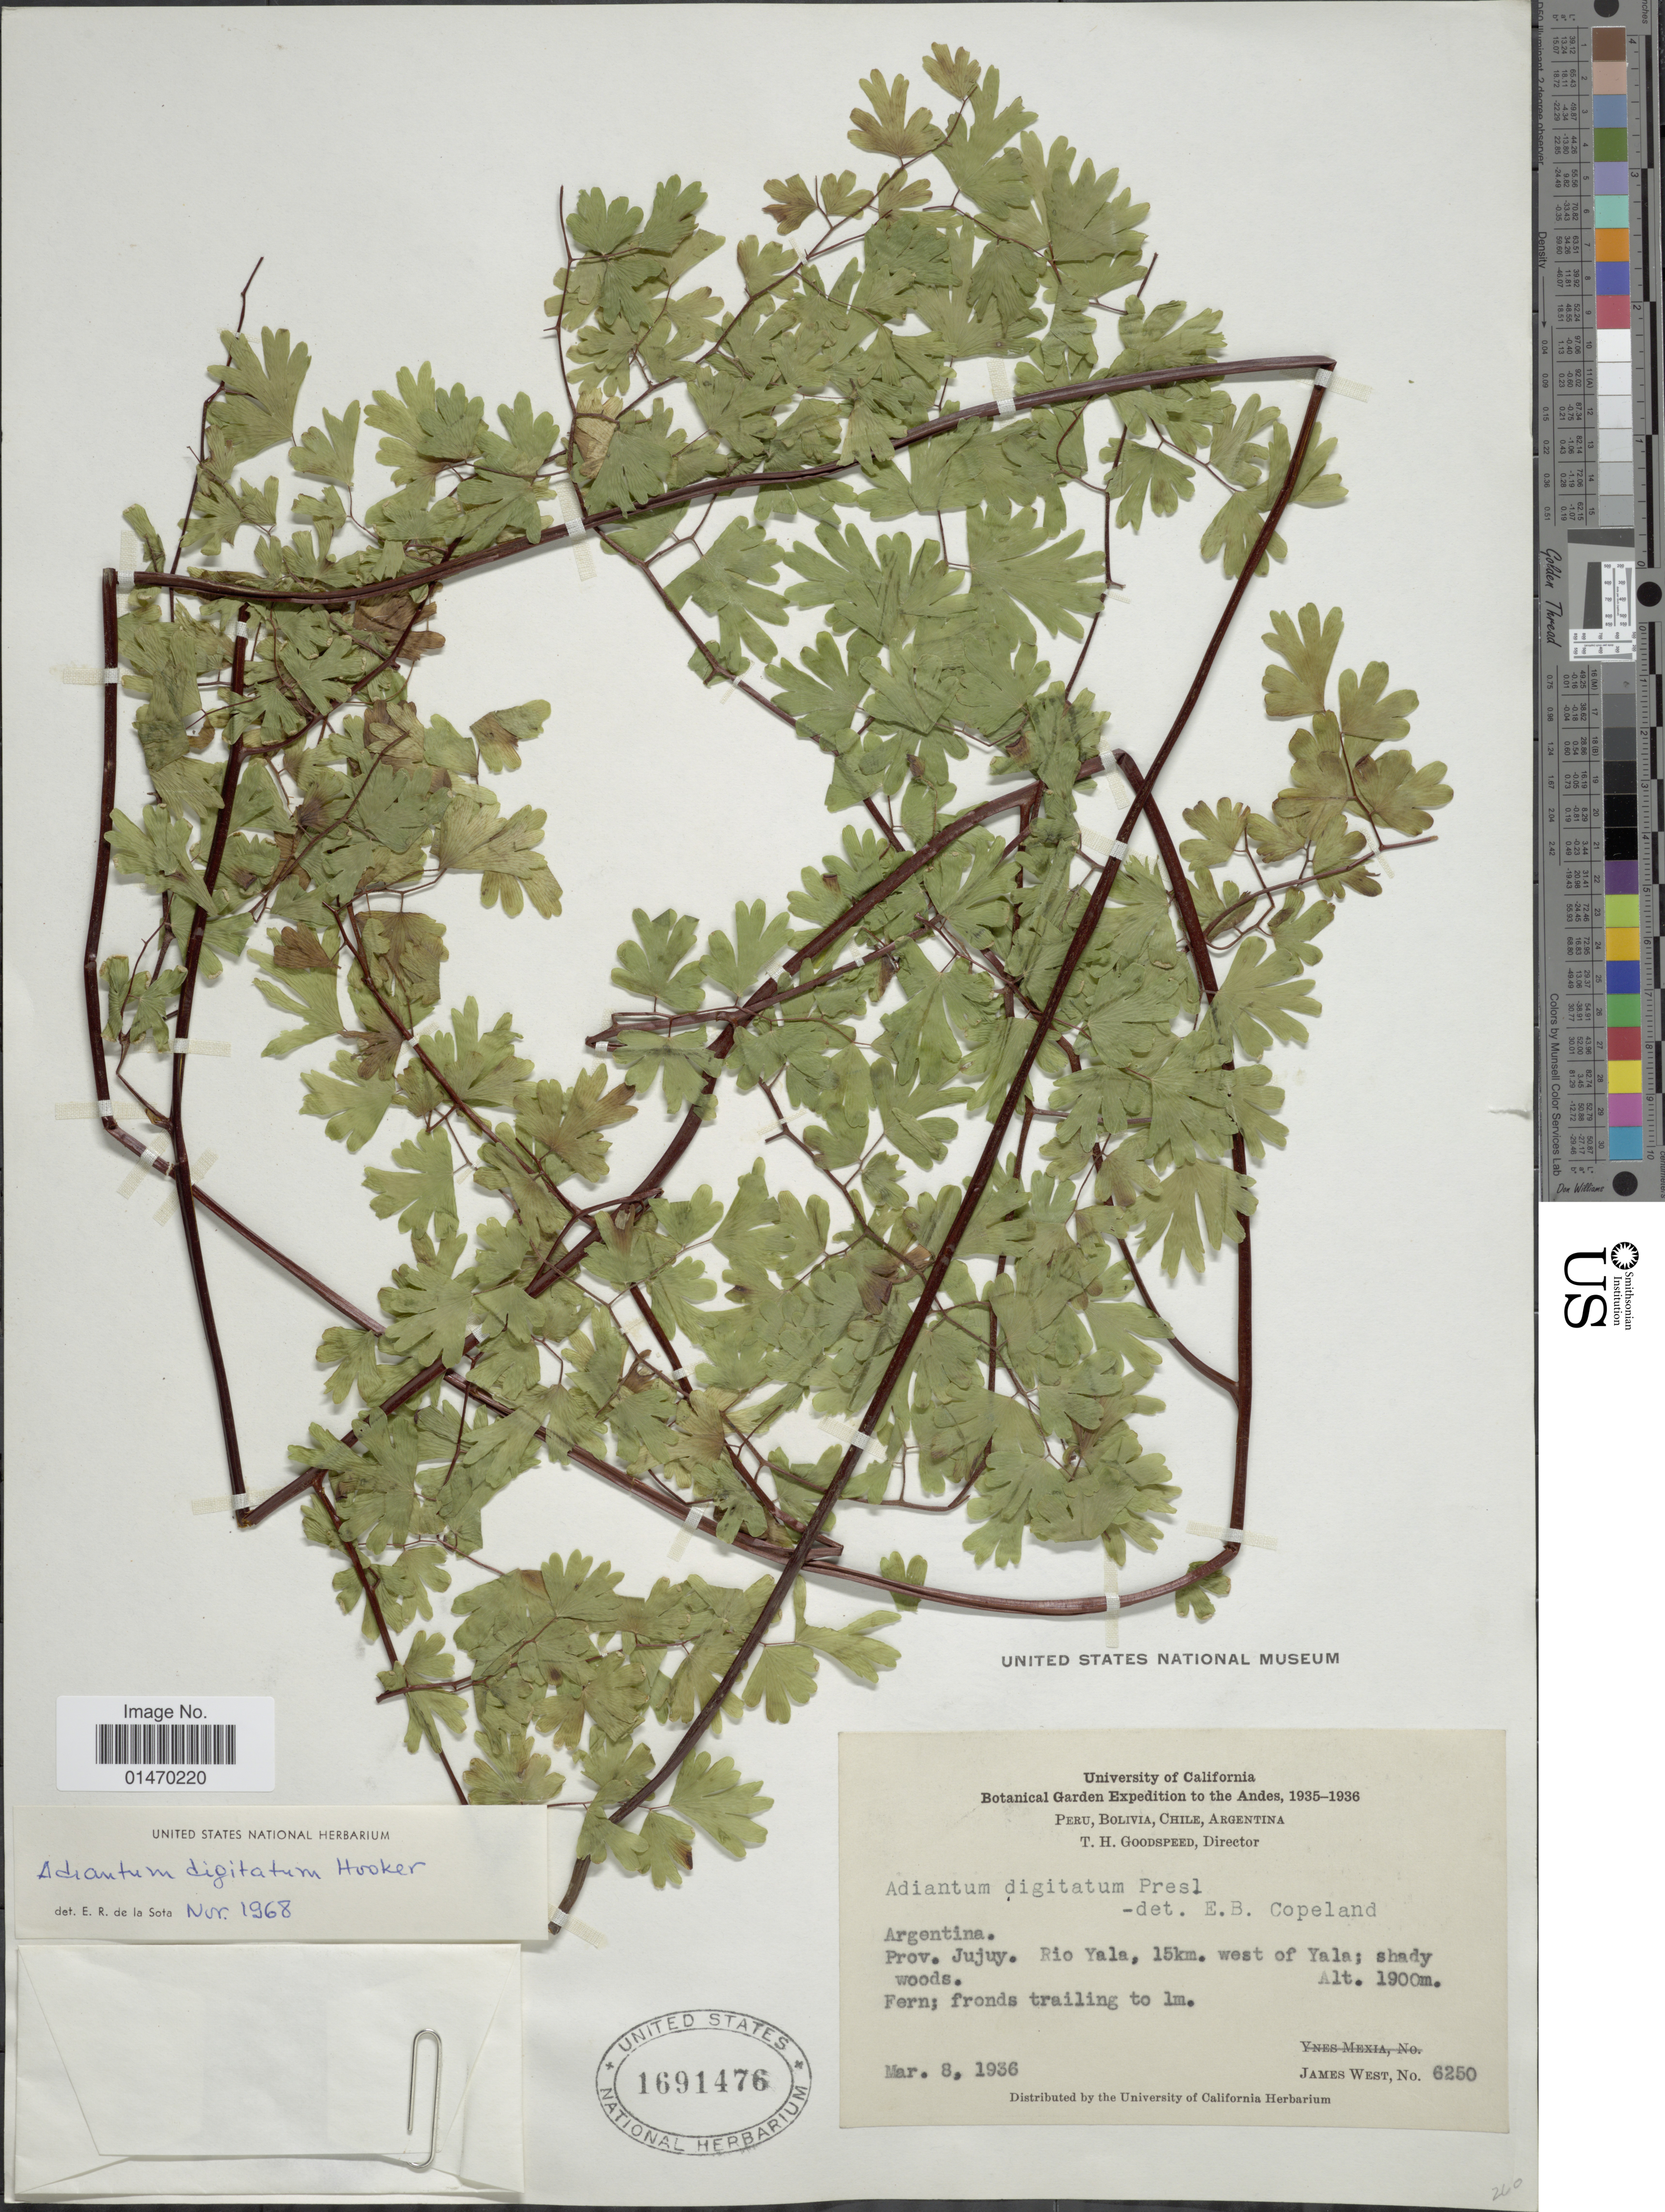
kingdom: Plantae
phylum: Tracheophyta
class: Polypodiopsida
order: Polypodiales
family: Pteridaceae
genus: Adiantum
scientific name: Adiantum digitatum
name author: Hook.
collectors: J. West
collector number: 6250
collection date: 1936-03-08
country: Argentina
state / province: Jujuy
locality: Rio Yalam, 15km. west of Yala.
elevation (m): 1900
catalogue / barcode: US 1691476